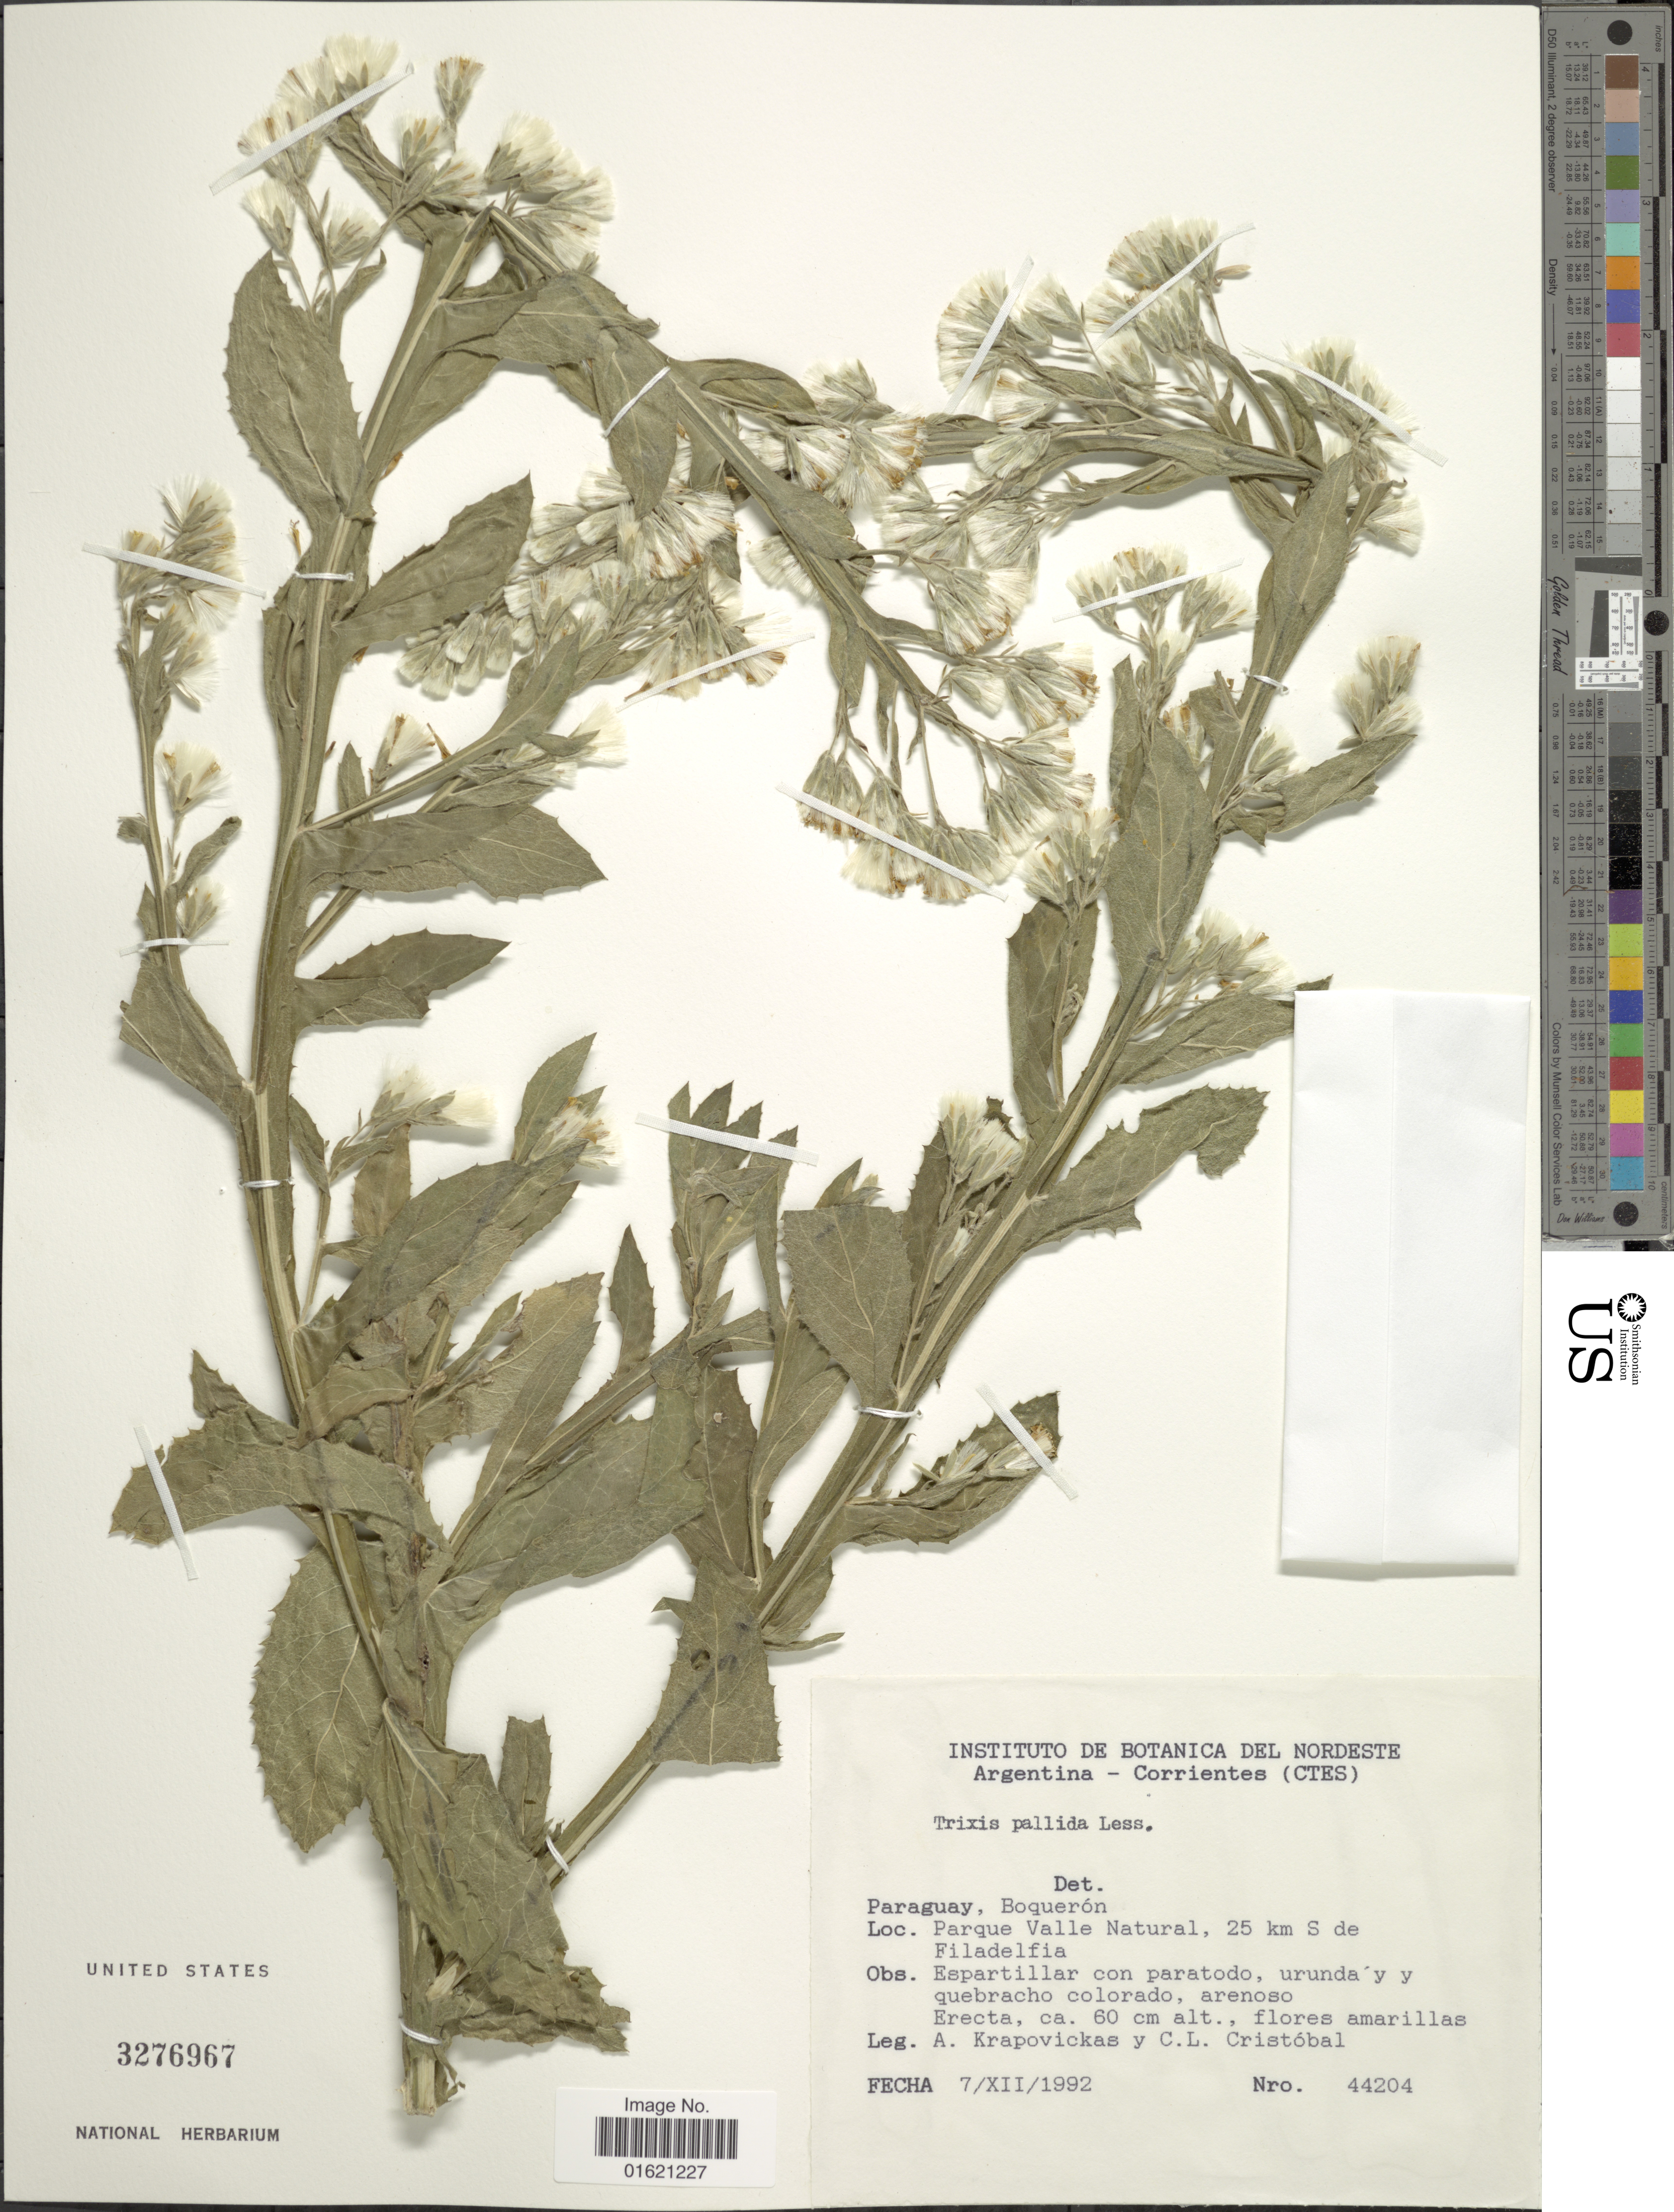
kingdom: Plantae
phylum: Tracheophyta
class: Magnoliopsida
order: Asterales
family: Asteraceae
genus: Trixis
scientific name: Trixis pallida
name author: Less.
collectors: A. Krapovickas & C. L. Cristóbal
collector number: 44204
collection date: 1992-12-07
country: Paraguay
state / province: Boqueron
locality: Parque Valle Natural, 25 km S de Filadelfia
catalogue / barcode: US 3276967